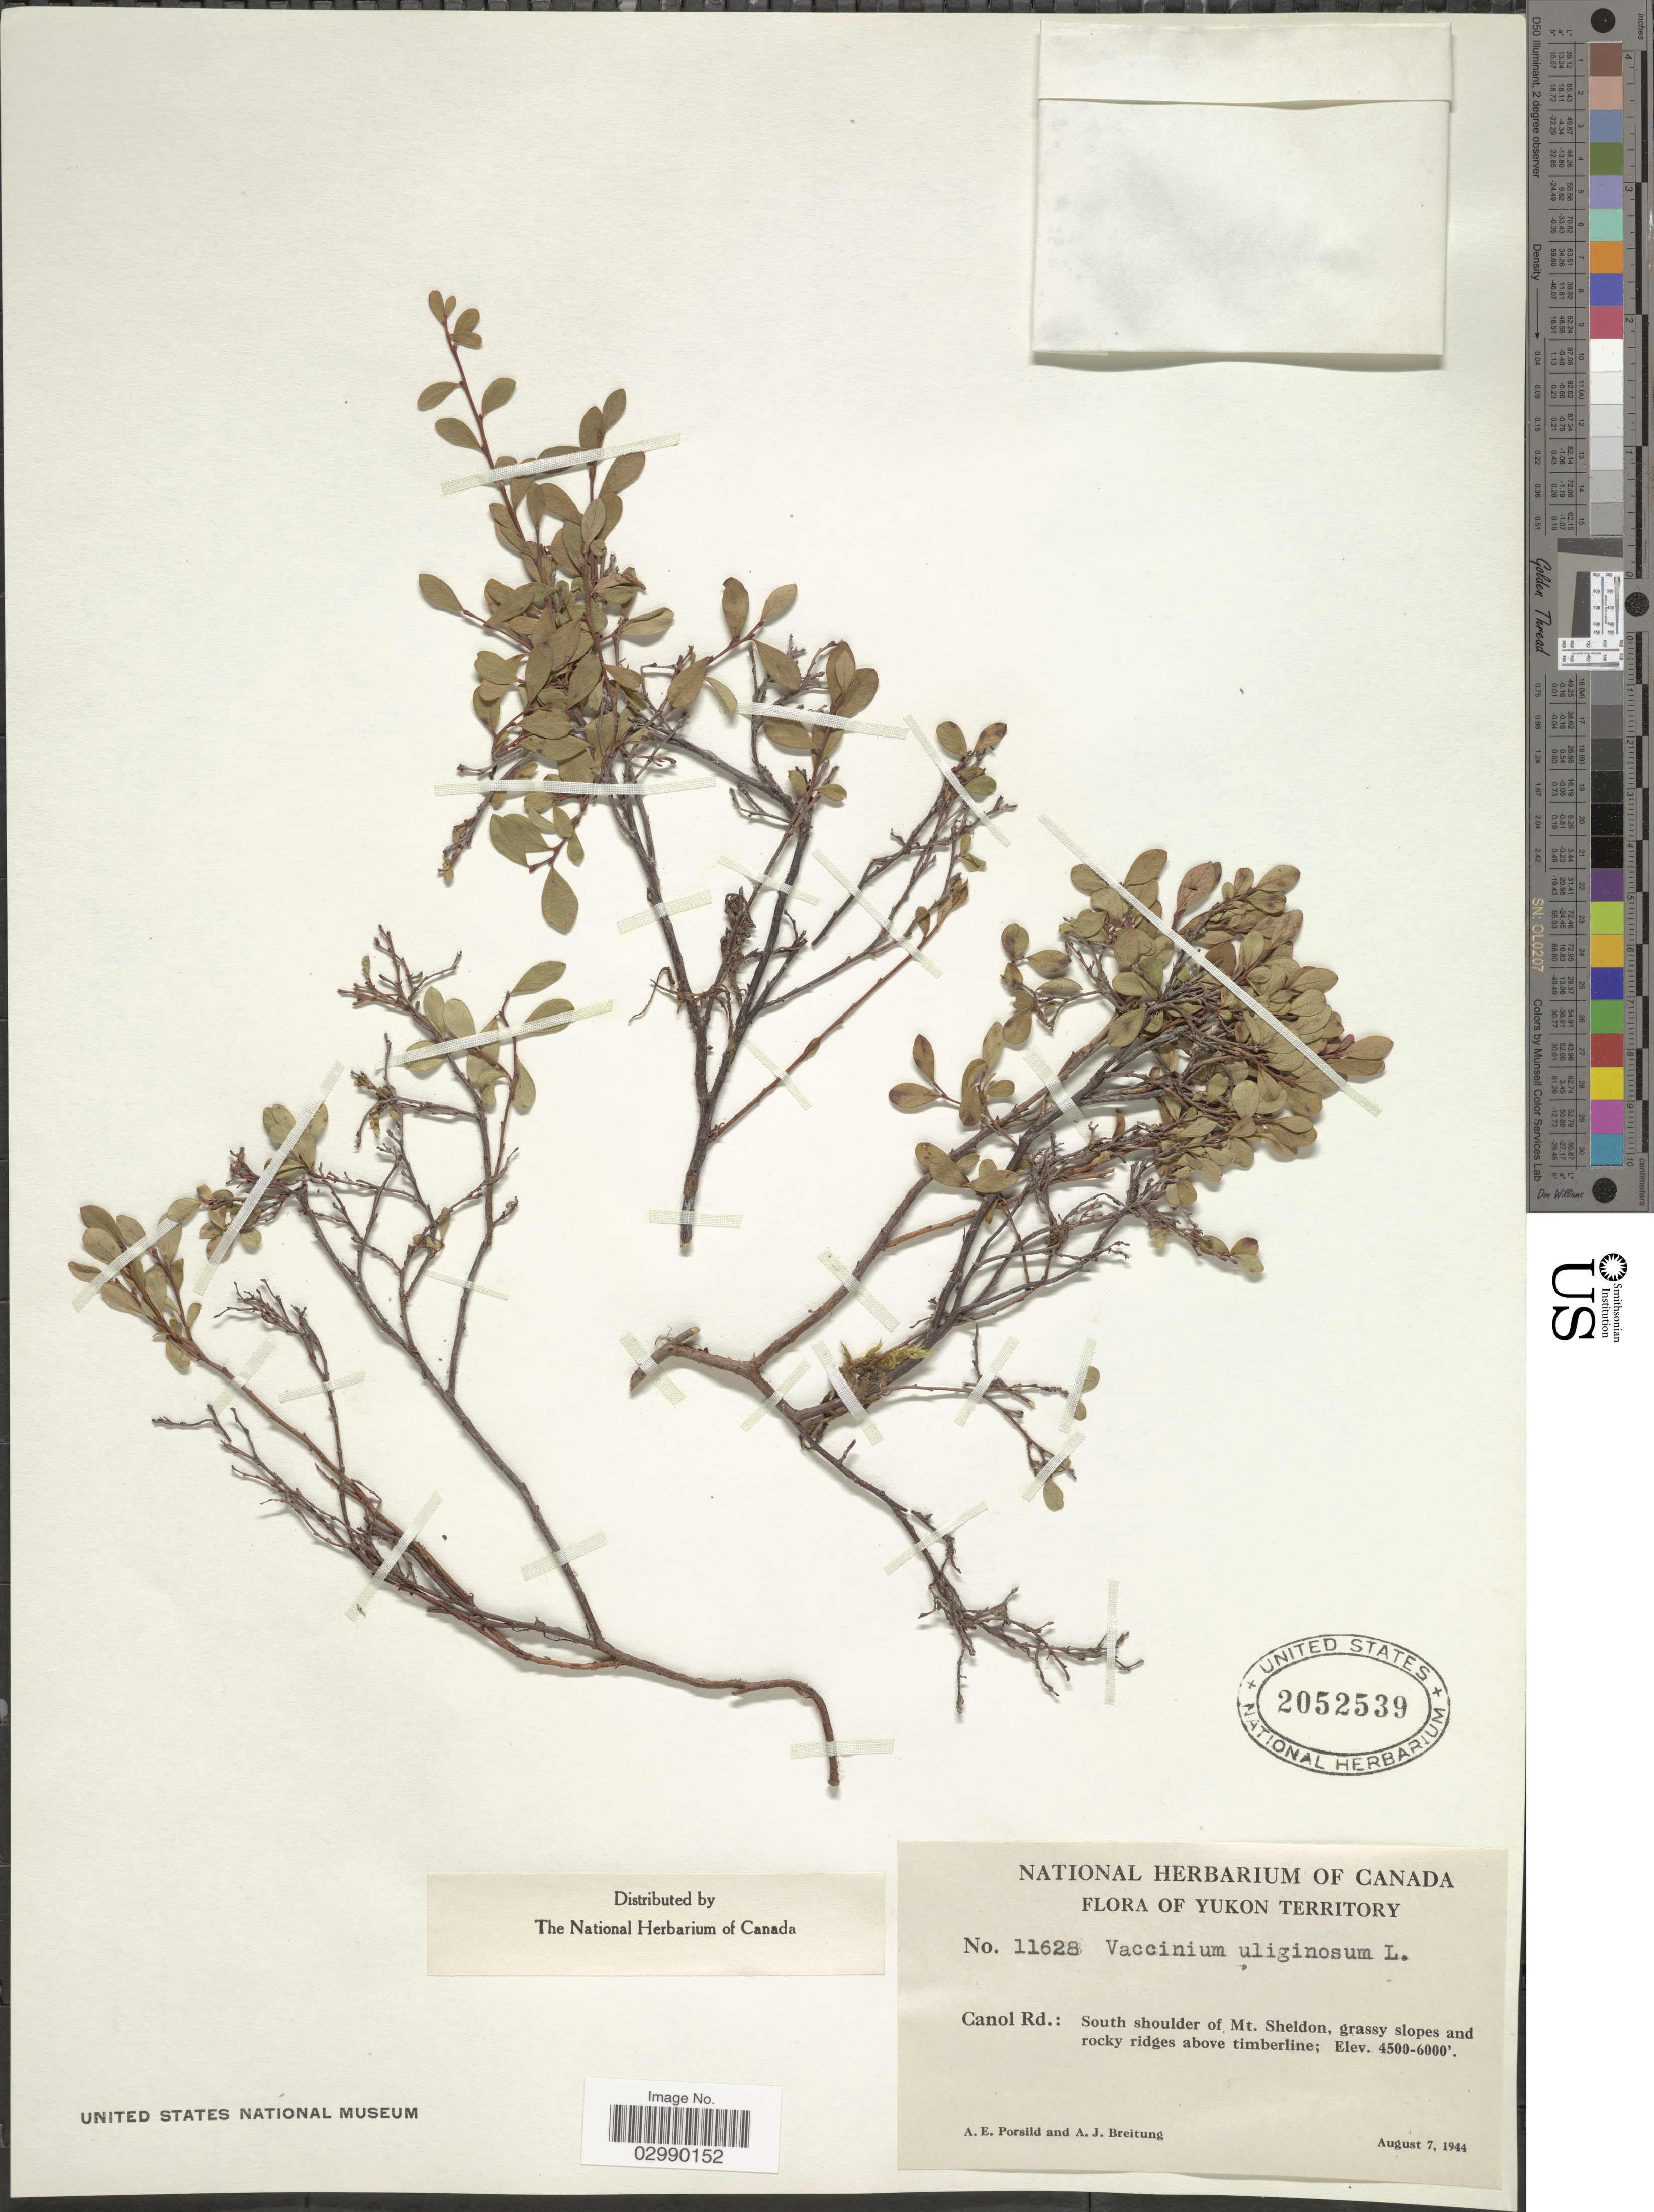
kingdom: Plantae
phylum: Tracheophyta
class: Magnoliopsida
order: Ericales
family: Ericaceae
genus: Vaccinium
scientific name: Vaccinium uliginosum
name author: L.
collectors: A. Porslid & A. Breitung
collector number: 11628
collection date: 1944-08-07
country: Canada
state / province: Yukon Territory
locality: Canol Rd.: South shoulder of Mt. Sheldon, grassy slope and rocky bridges above Timberline.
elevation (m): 1372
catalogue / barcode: US 2052539